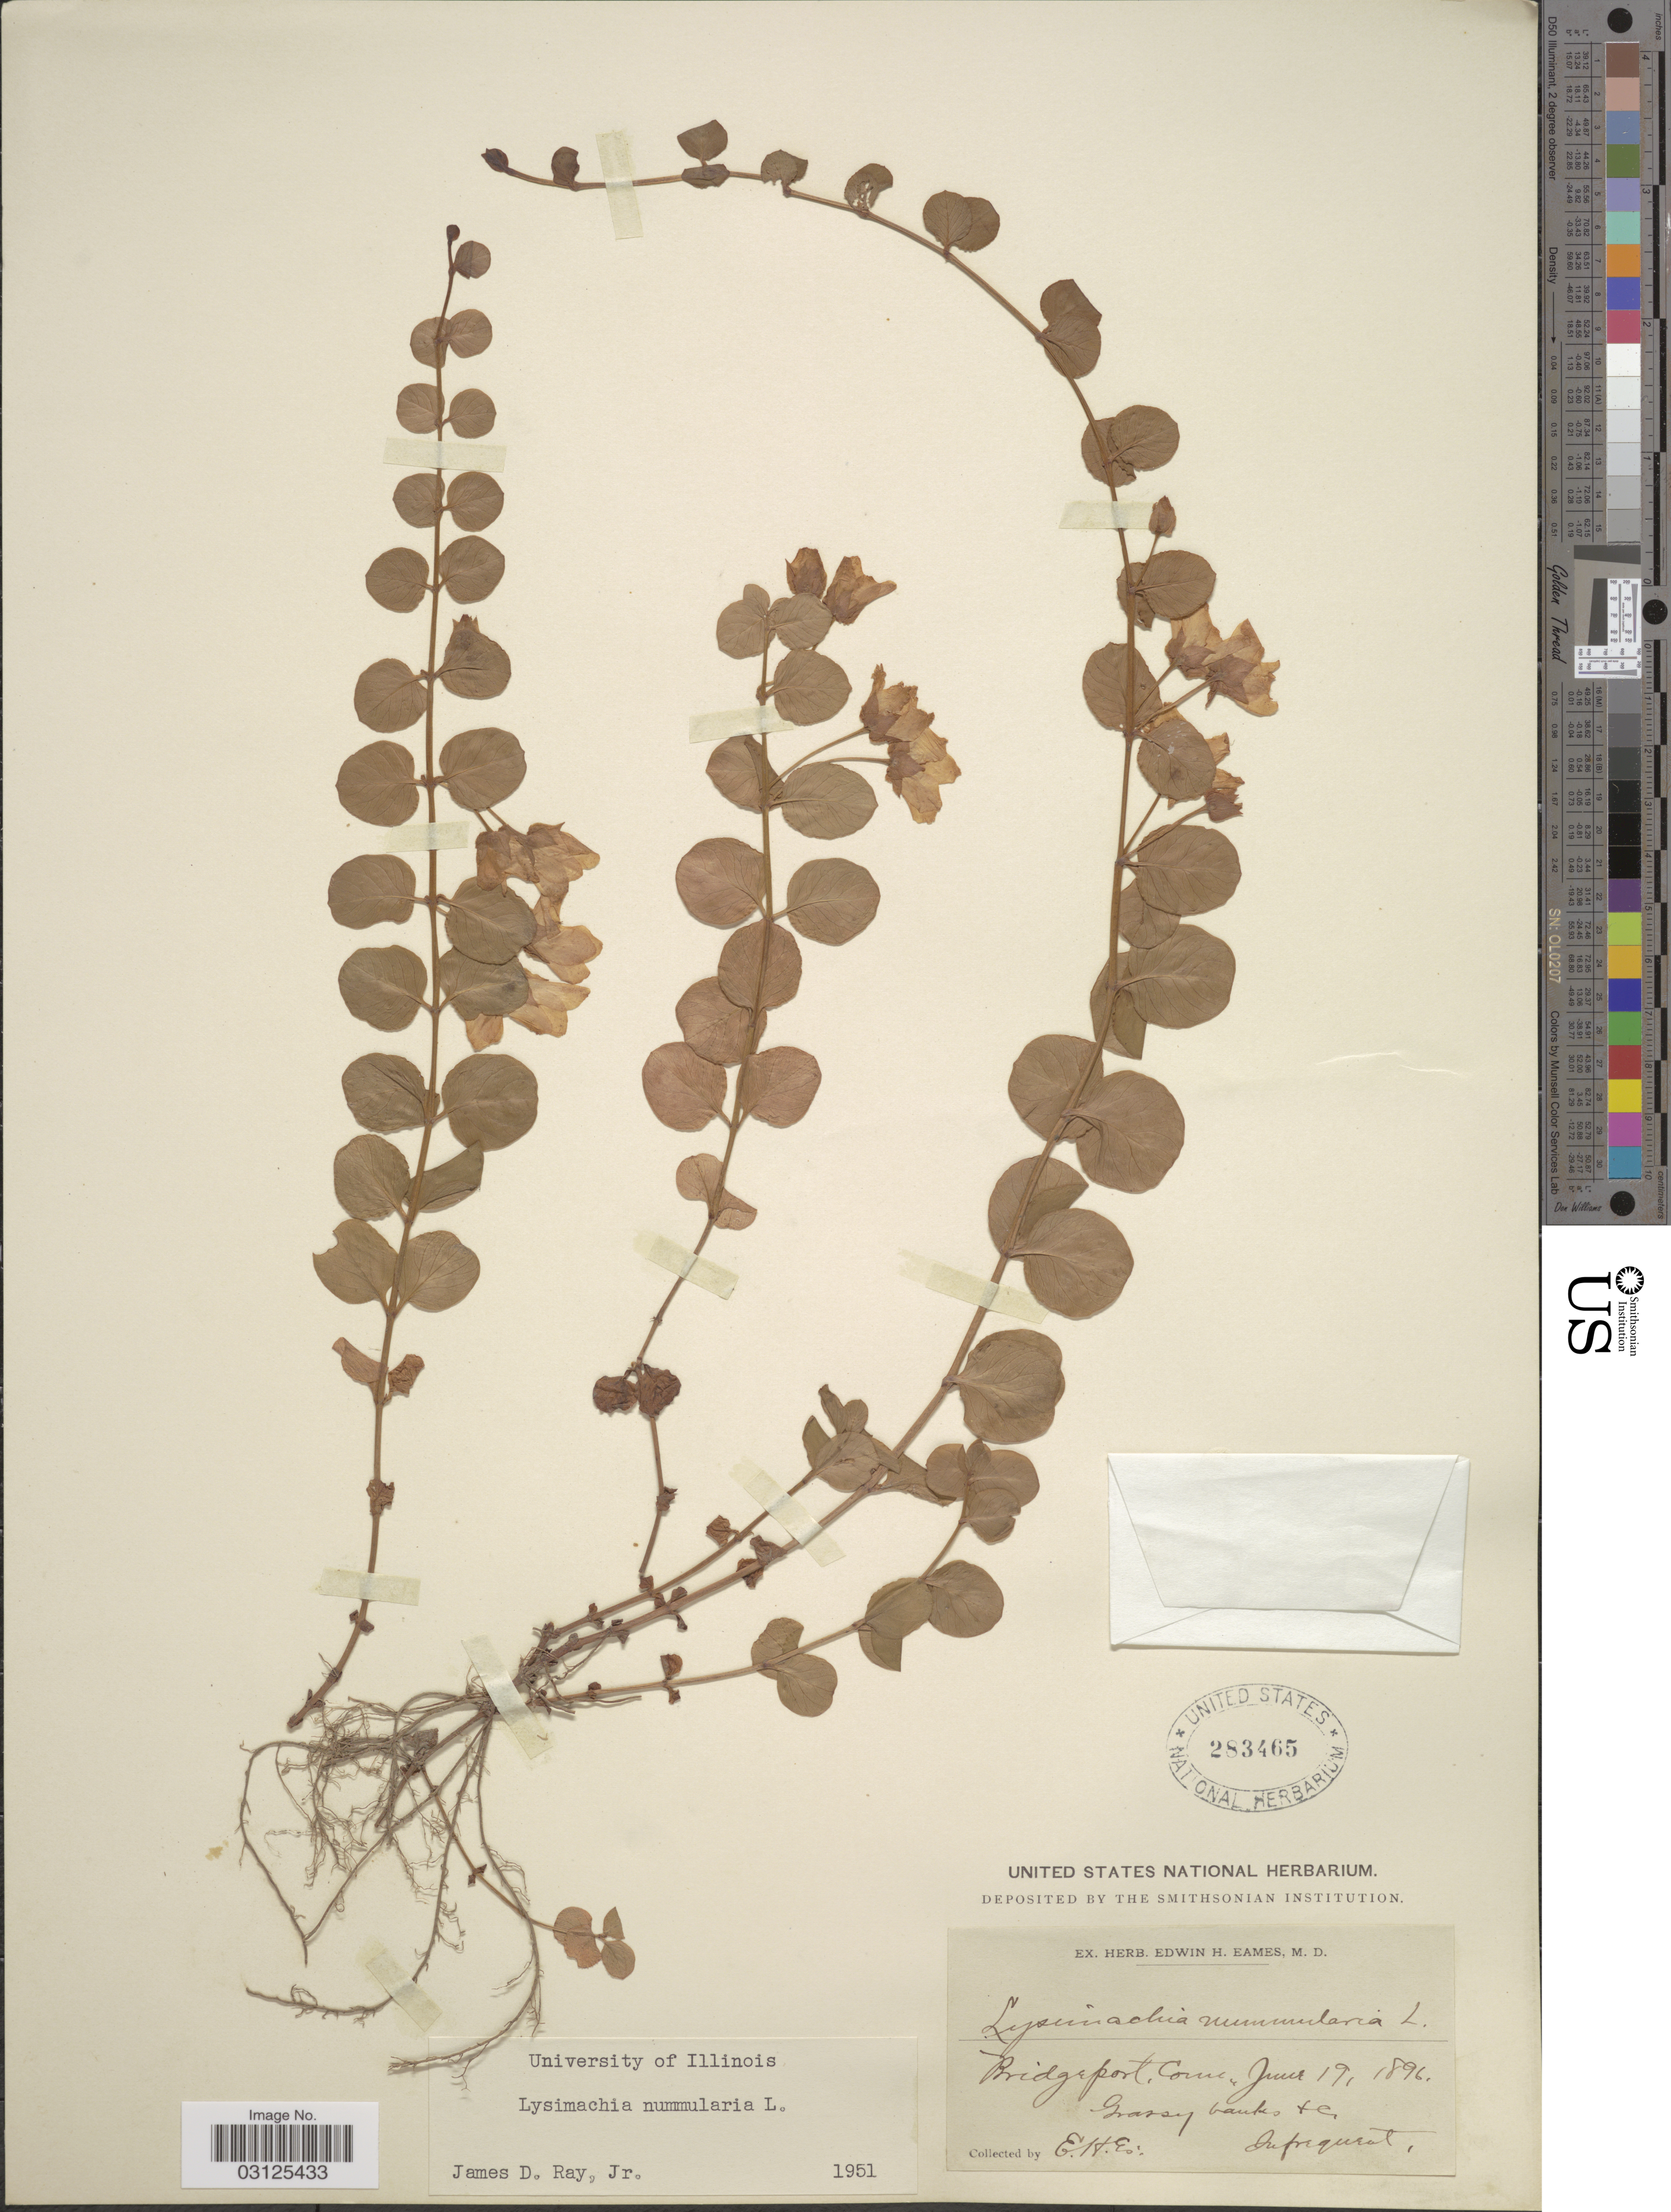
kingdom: Plantae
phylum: Tracheophyta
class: Magnoliopsida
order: Ericales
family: Primulaceae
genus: Lysimachia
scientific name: Lysimachia nummularia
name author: L.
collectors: E. H. Eames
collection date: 1896-06-19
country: United States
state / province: Connecticut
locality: Bridgeport, Conn.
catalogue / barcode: US 283465